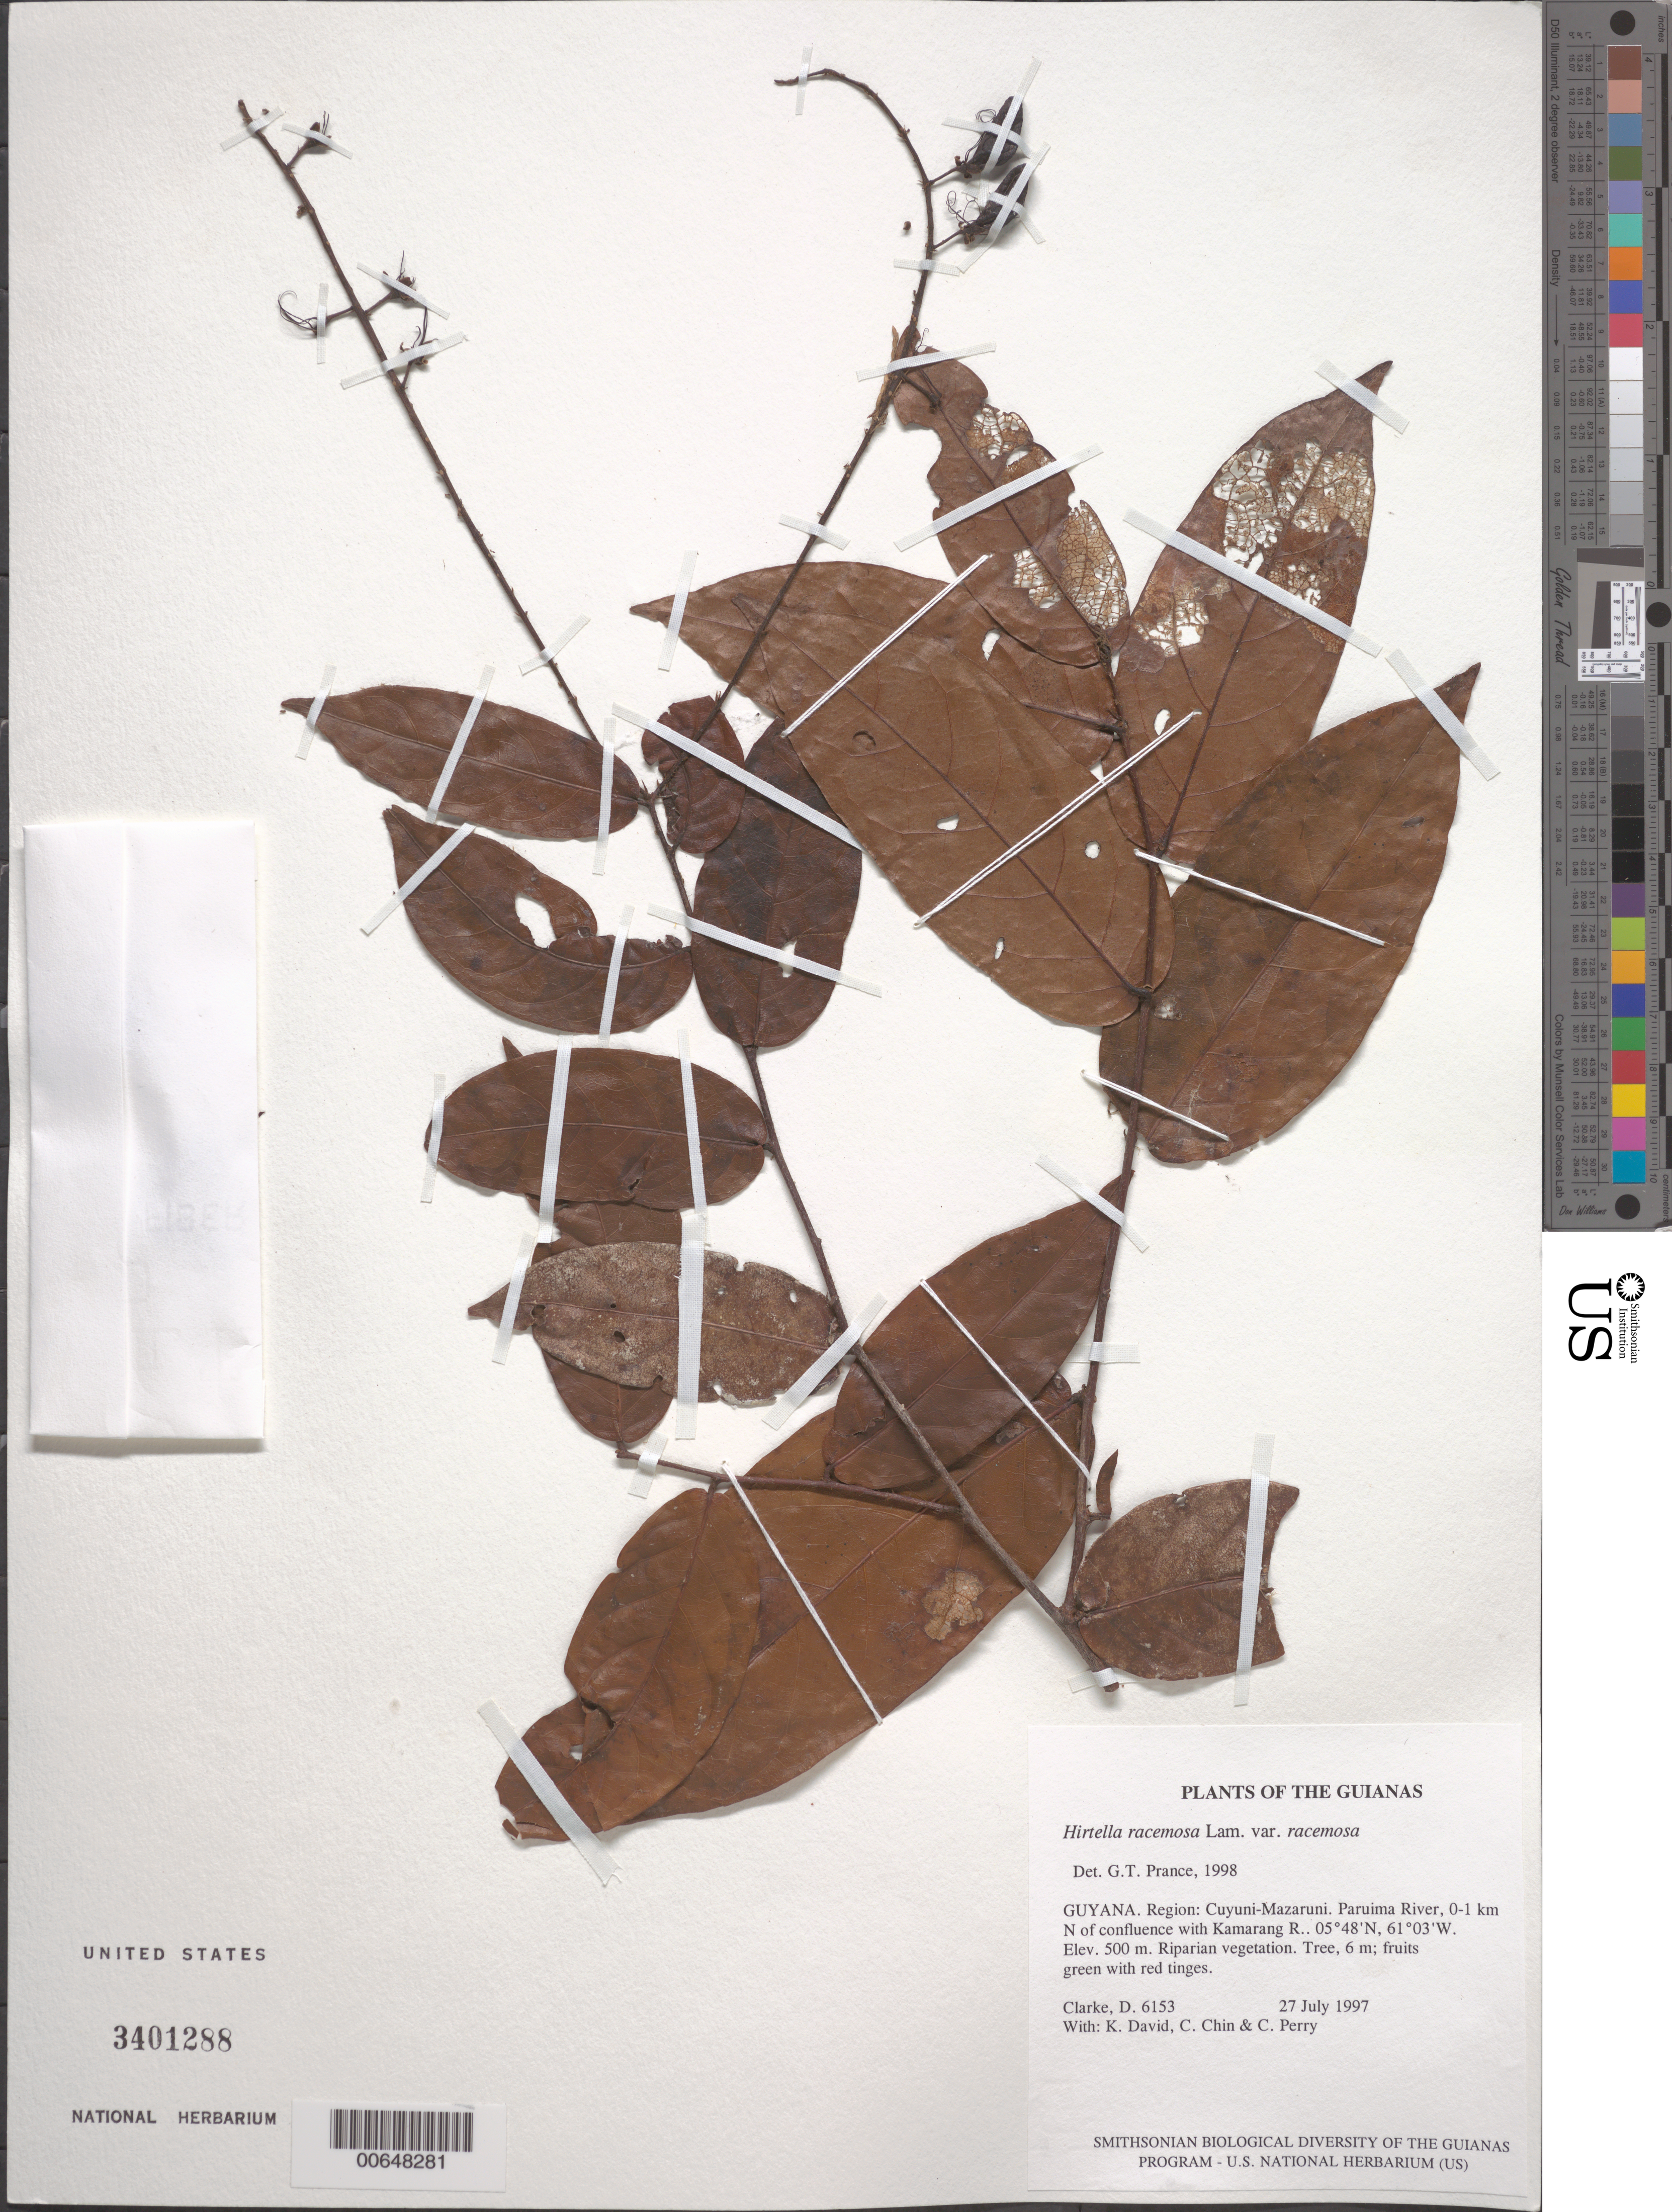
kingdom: Plantae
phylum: Tracheophyta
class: Magnoliopsida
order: Malpighiales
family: Chrysobalanaceae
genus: Hirtella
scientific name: Hirtella racemosa var. racemosa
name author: Lam.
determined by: Prance, G. T.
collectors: H. D. Clarke, K. David, C. Chin & C. Perry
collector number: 6153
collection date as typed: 27 July 1997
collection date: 1997-07-27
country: Guyana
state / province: Cuyuni-Mazaruni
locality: Paruima River, 0-1 km N of confluence with Kamarang R.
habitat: Riparian vegetation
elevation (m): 500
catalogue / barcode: US 3401288